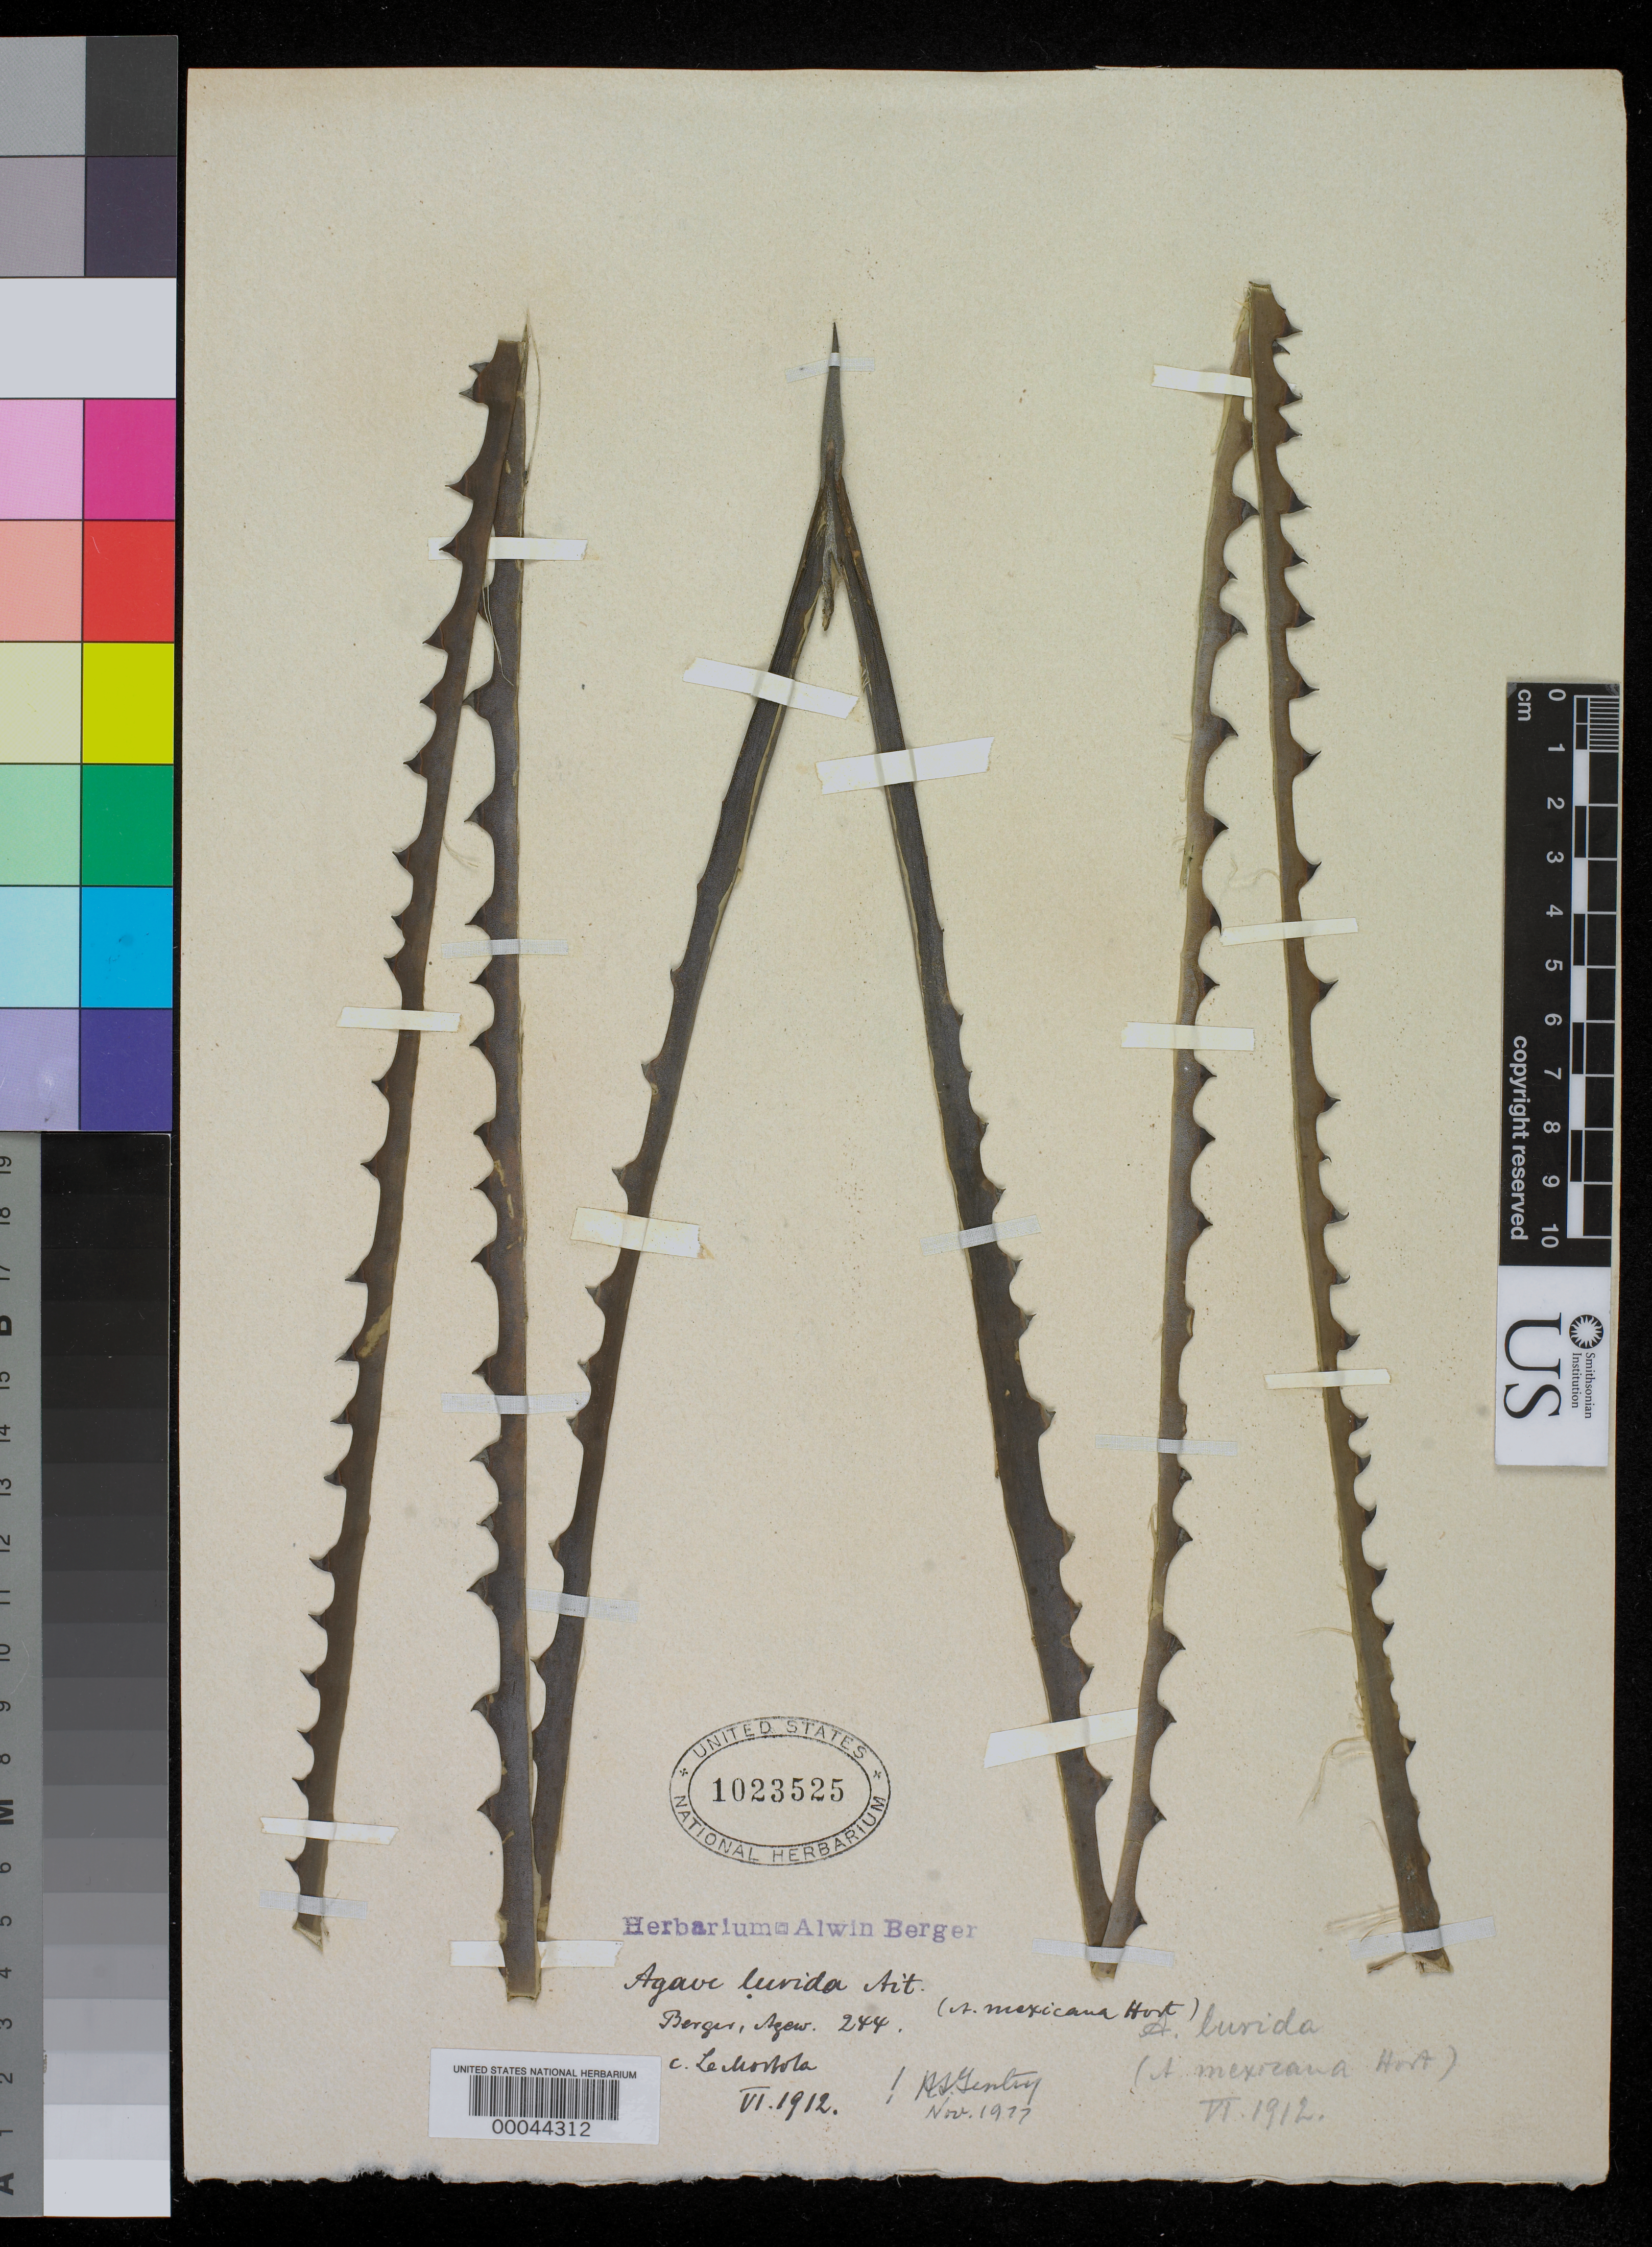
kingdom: Plantae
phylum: Tracheophyta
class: Liliopsida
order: Asparagales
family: Asparagaceae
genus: Agave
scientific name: Agave lurida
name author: Aiton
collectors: ex herb. A. Berger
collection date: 1909-06-02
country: Mexico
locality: Cultivated at La Mortola, Italy.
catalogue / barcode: US 1023525